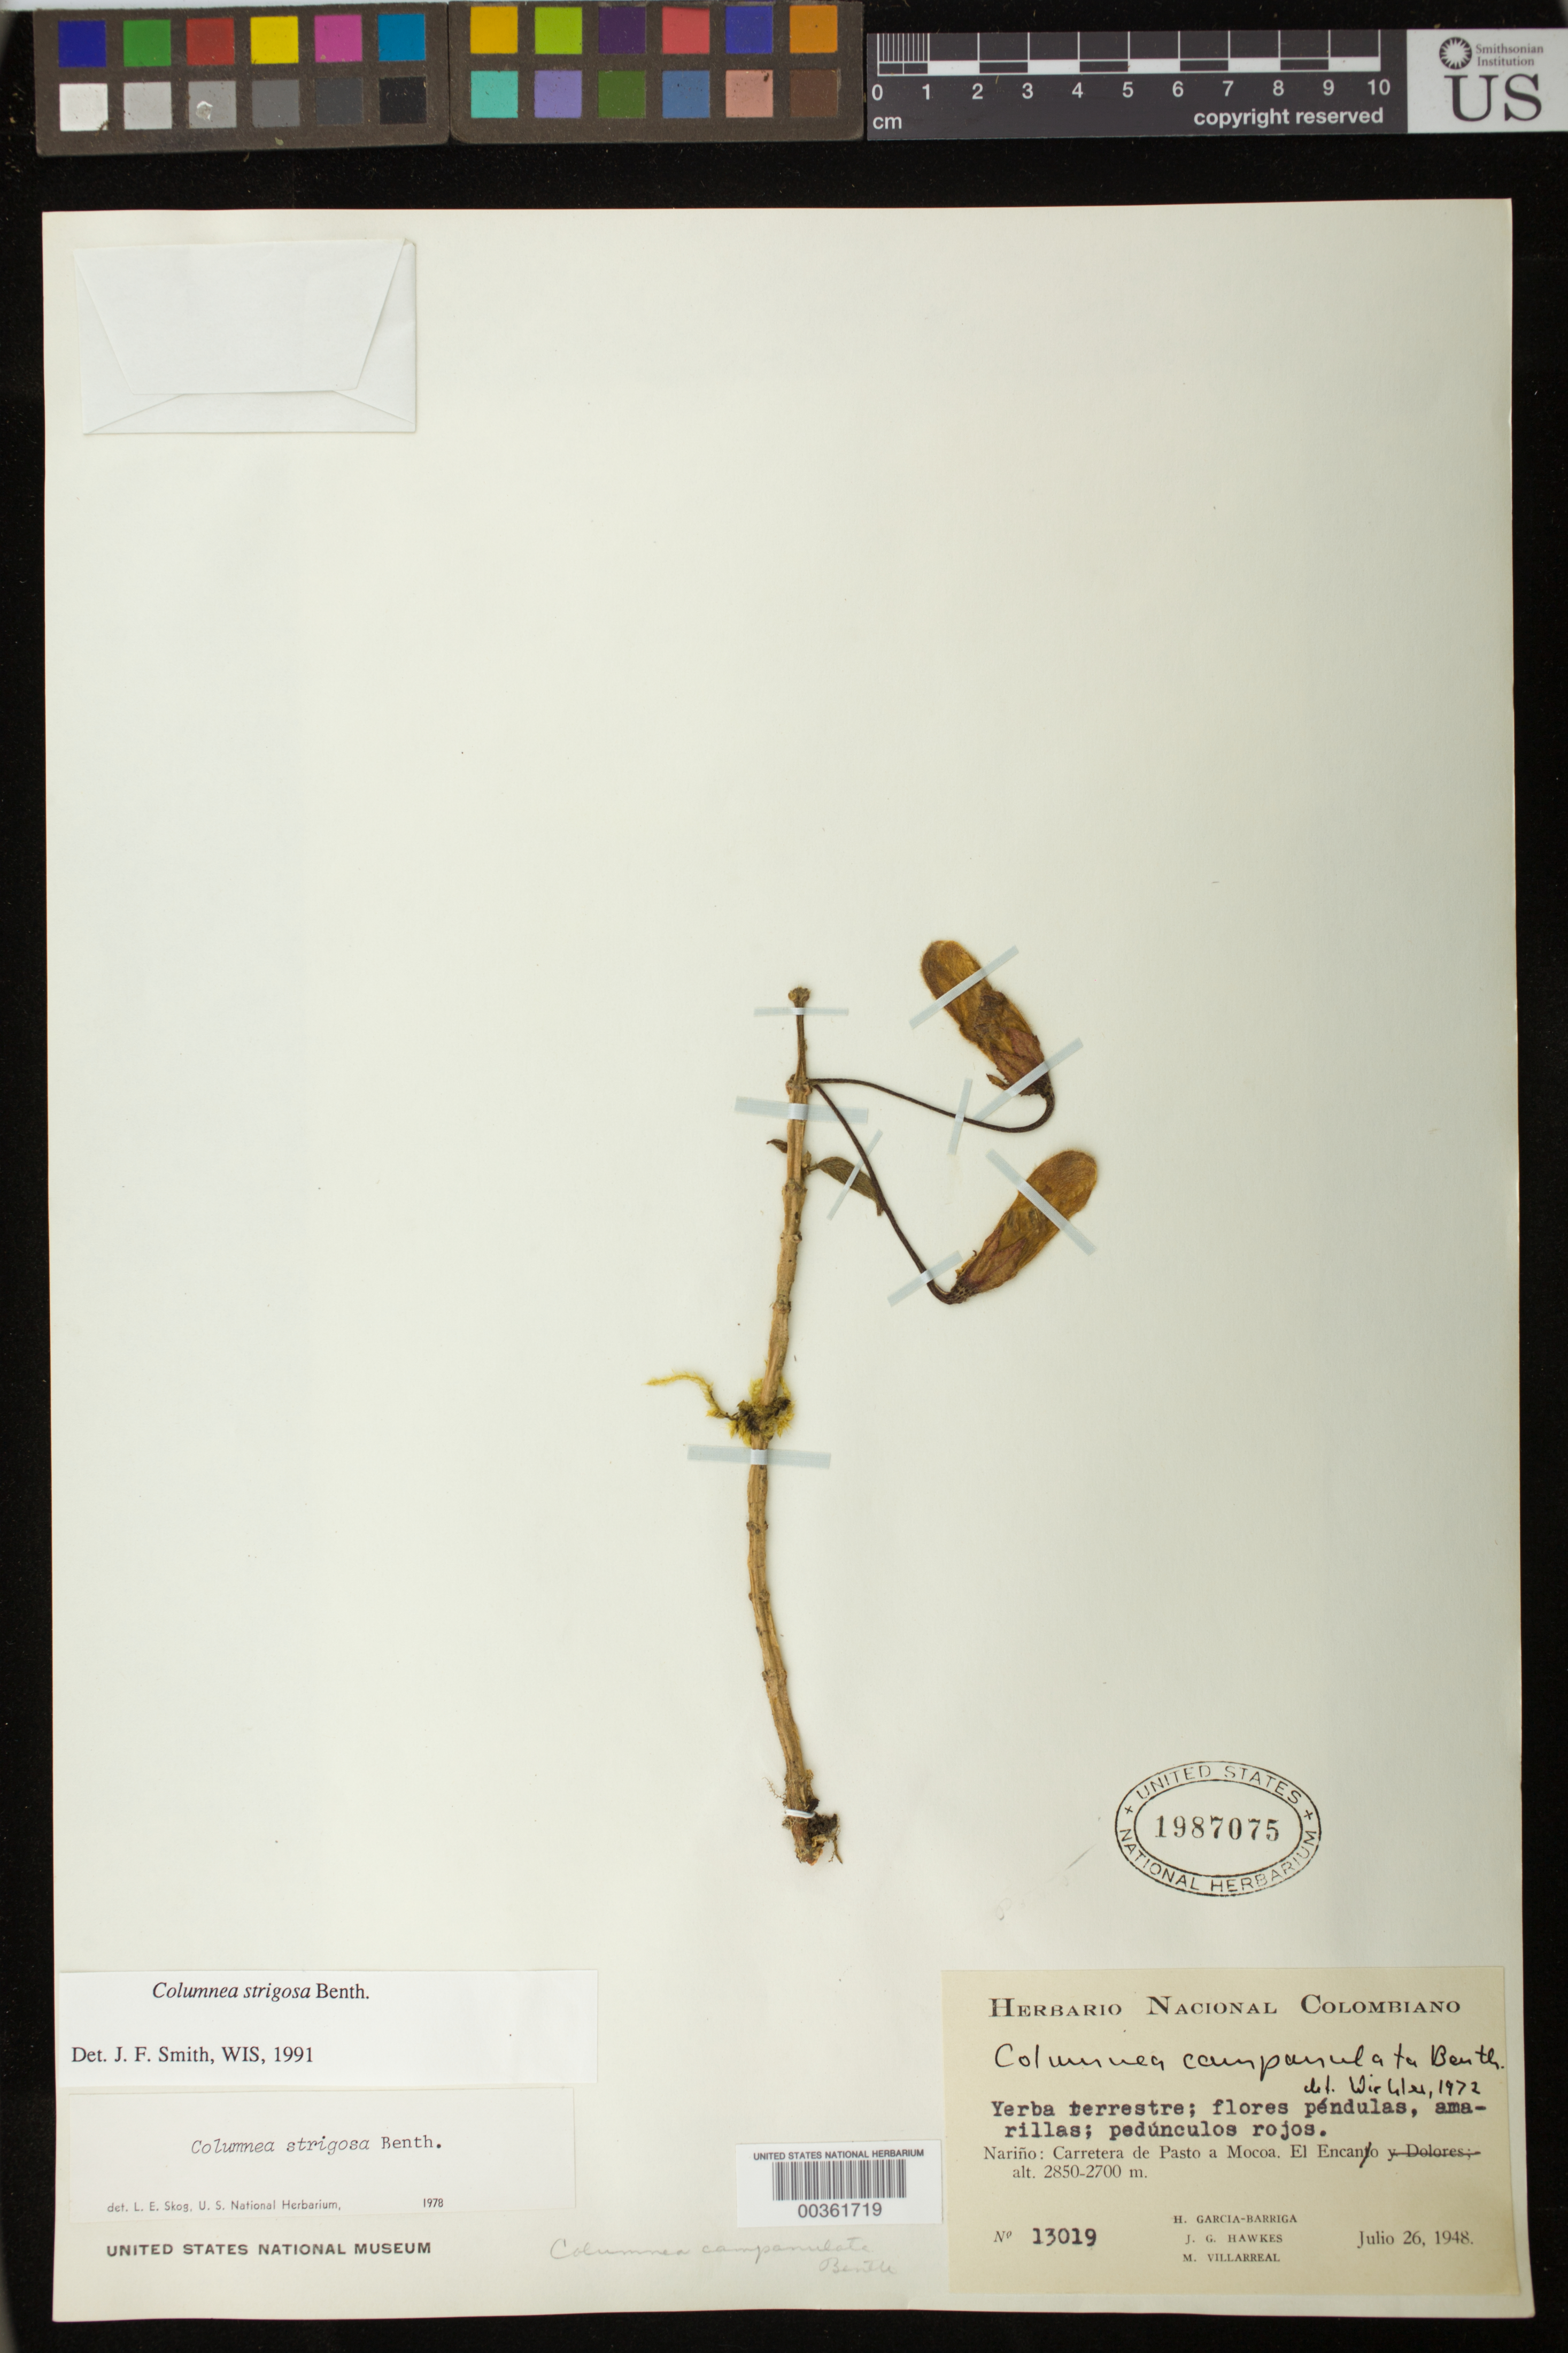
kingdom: Plantae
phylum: Tracheophyta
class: Magnoliopsida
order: Lamiales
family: Gesneriaceae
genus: Columnea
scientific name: Columnea strigosa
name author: Benth.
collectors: H. García Barriga, J. Hawkes & M. Villarreal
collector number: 13019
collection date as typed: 26 Jul 1948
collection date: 1948-07-26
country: Colombia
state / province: Nariño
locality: Carretera de Pasto a Mocoa, El Encano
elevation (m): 2700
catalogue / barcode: US 1987075